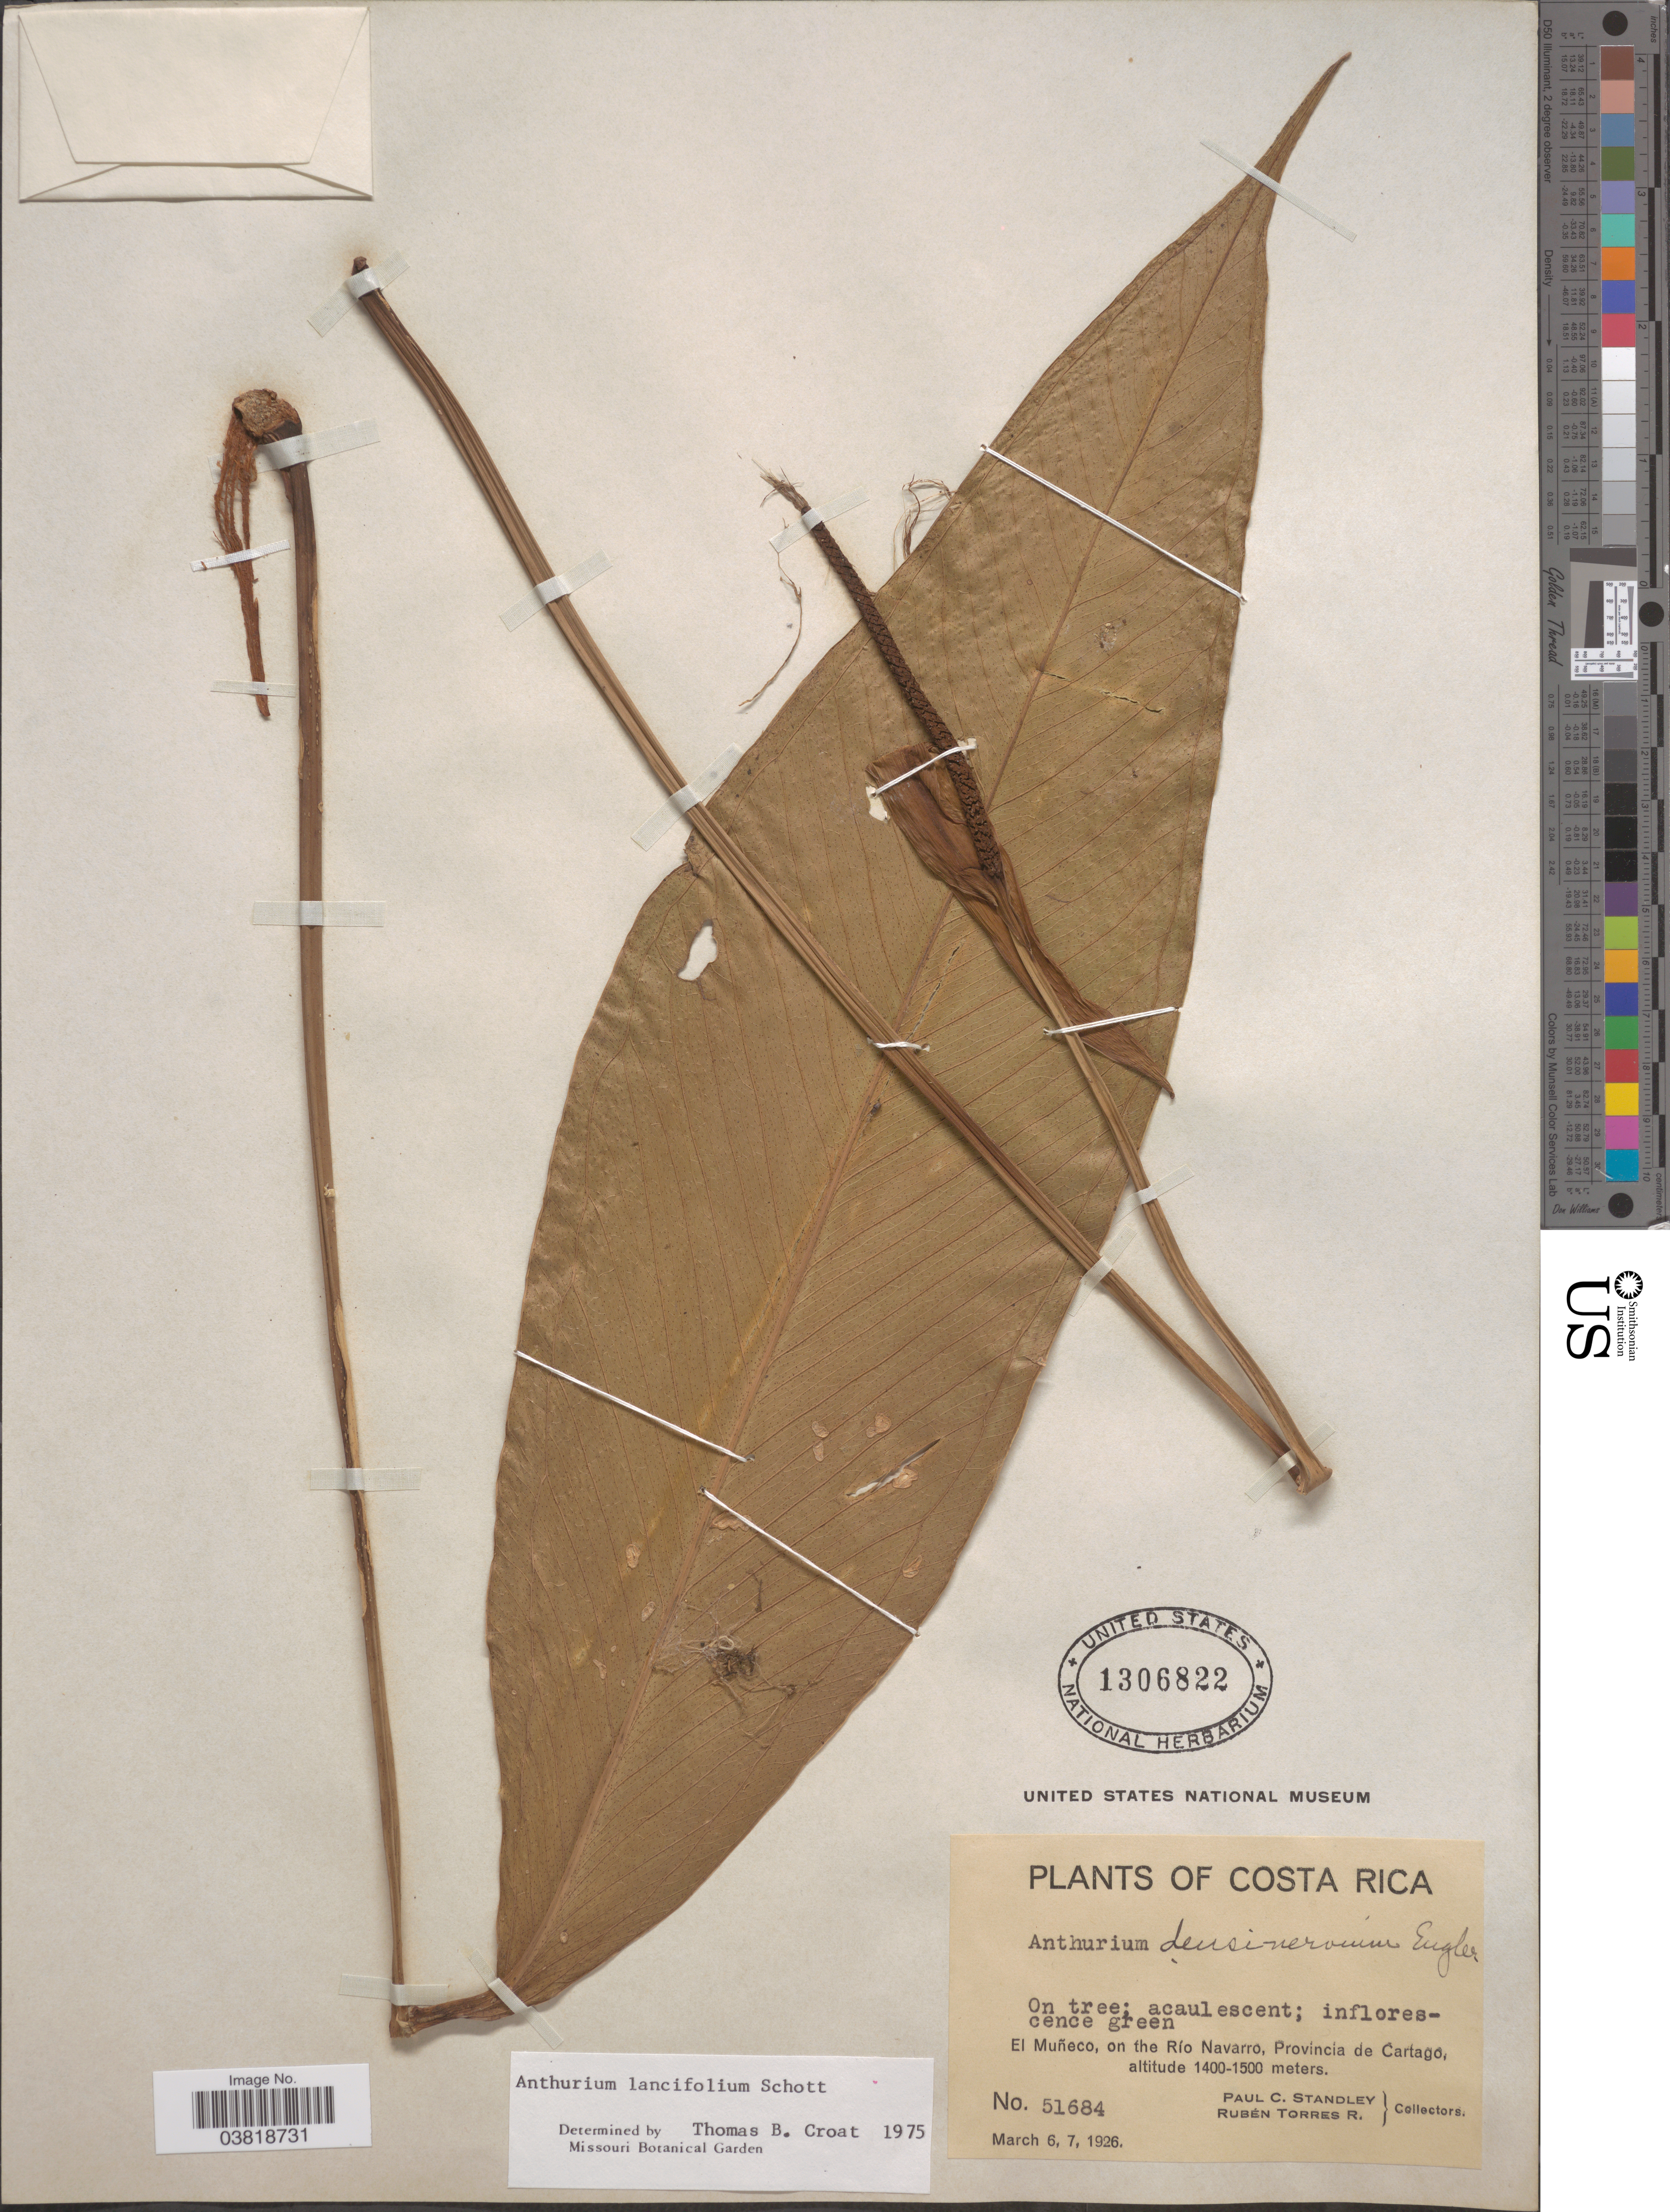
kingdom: Plantae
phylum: Tracheophyta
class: Liliopsida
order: Alismatales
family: Araceae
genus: Anthurium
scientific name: Anthurium lancifolium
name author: Schott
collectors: P. C. Standley & R. Torres Rojas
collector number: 51684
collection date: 1926-03-06/1926-03-07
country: Costa Rica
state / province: Cartago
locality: El Muñeco, on the Río Navarro.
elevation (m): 1400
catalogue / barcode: US 1306822